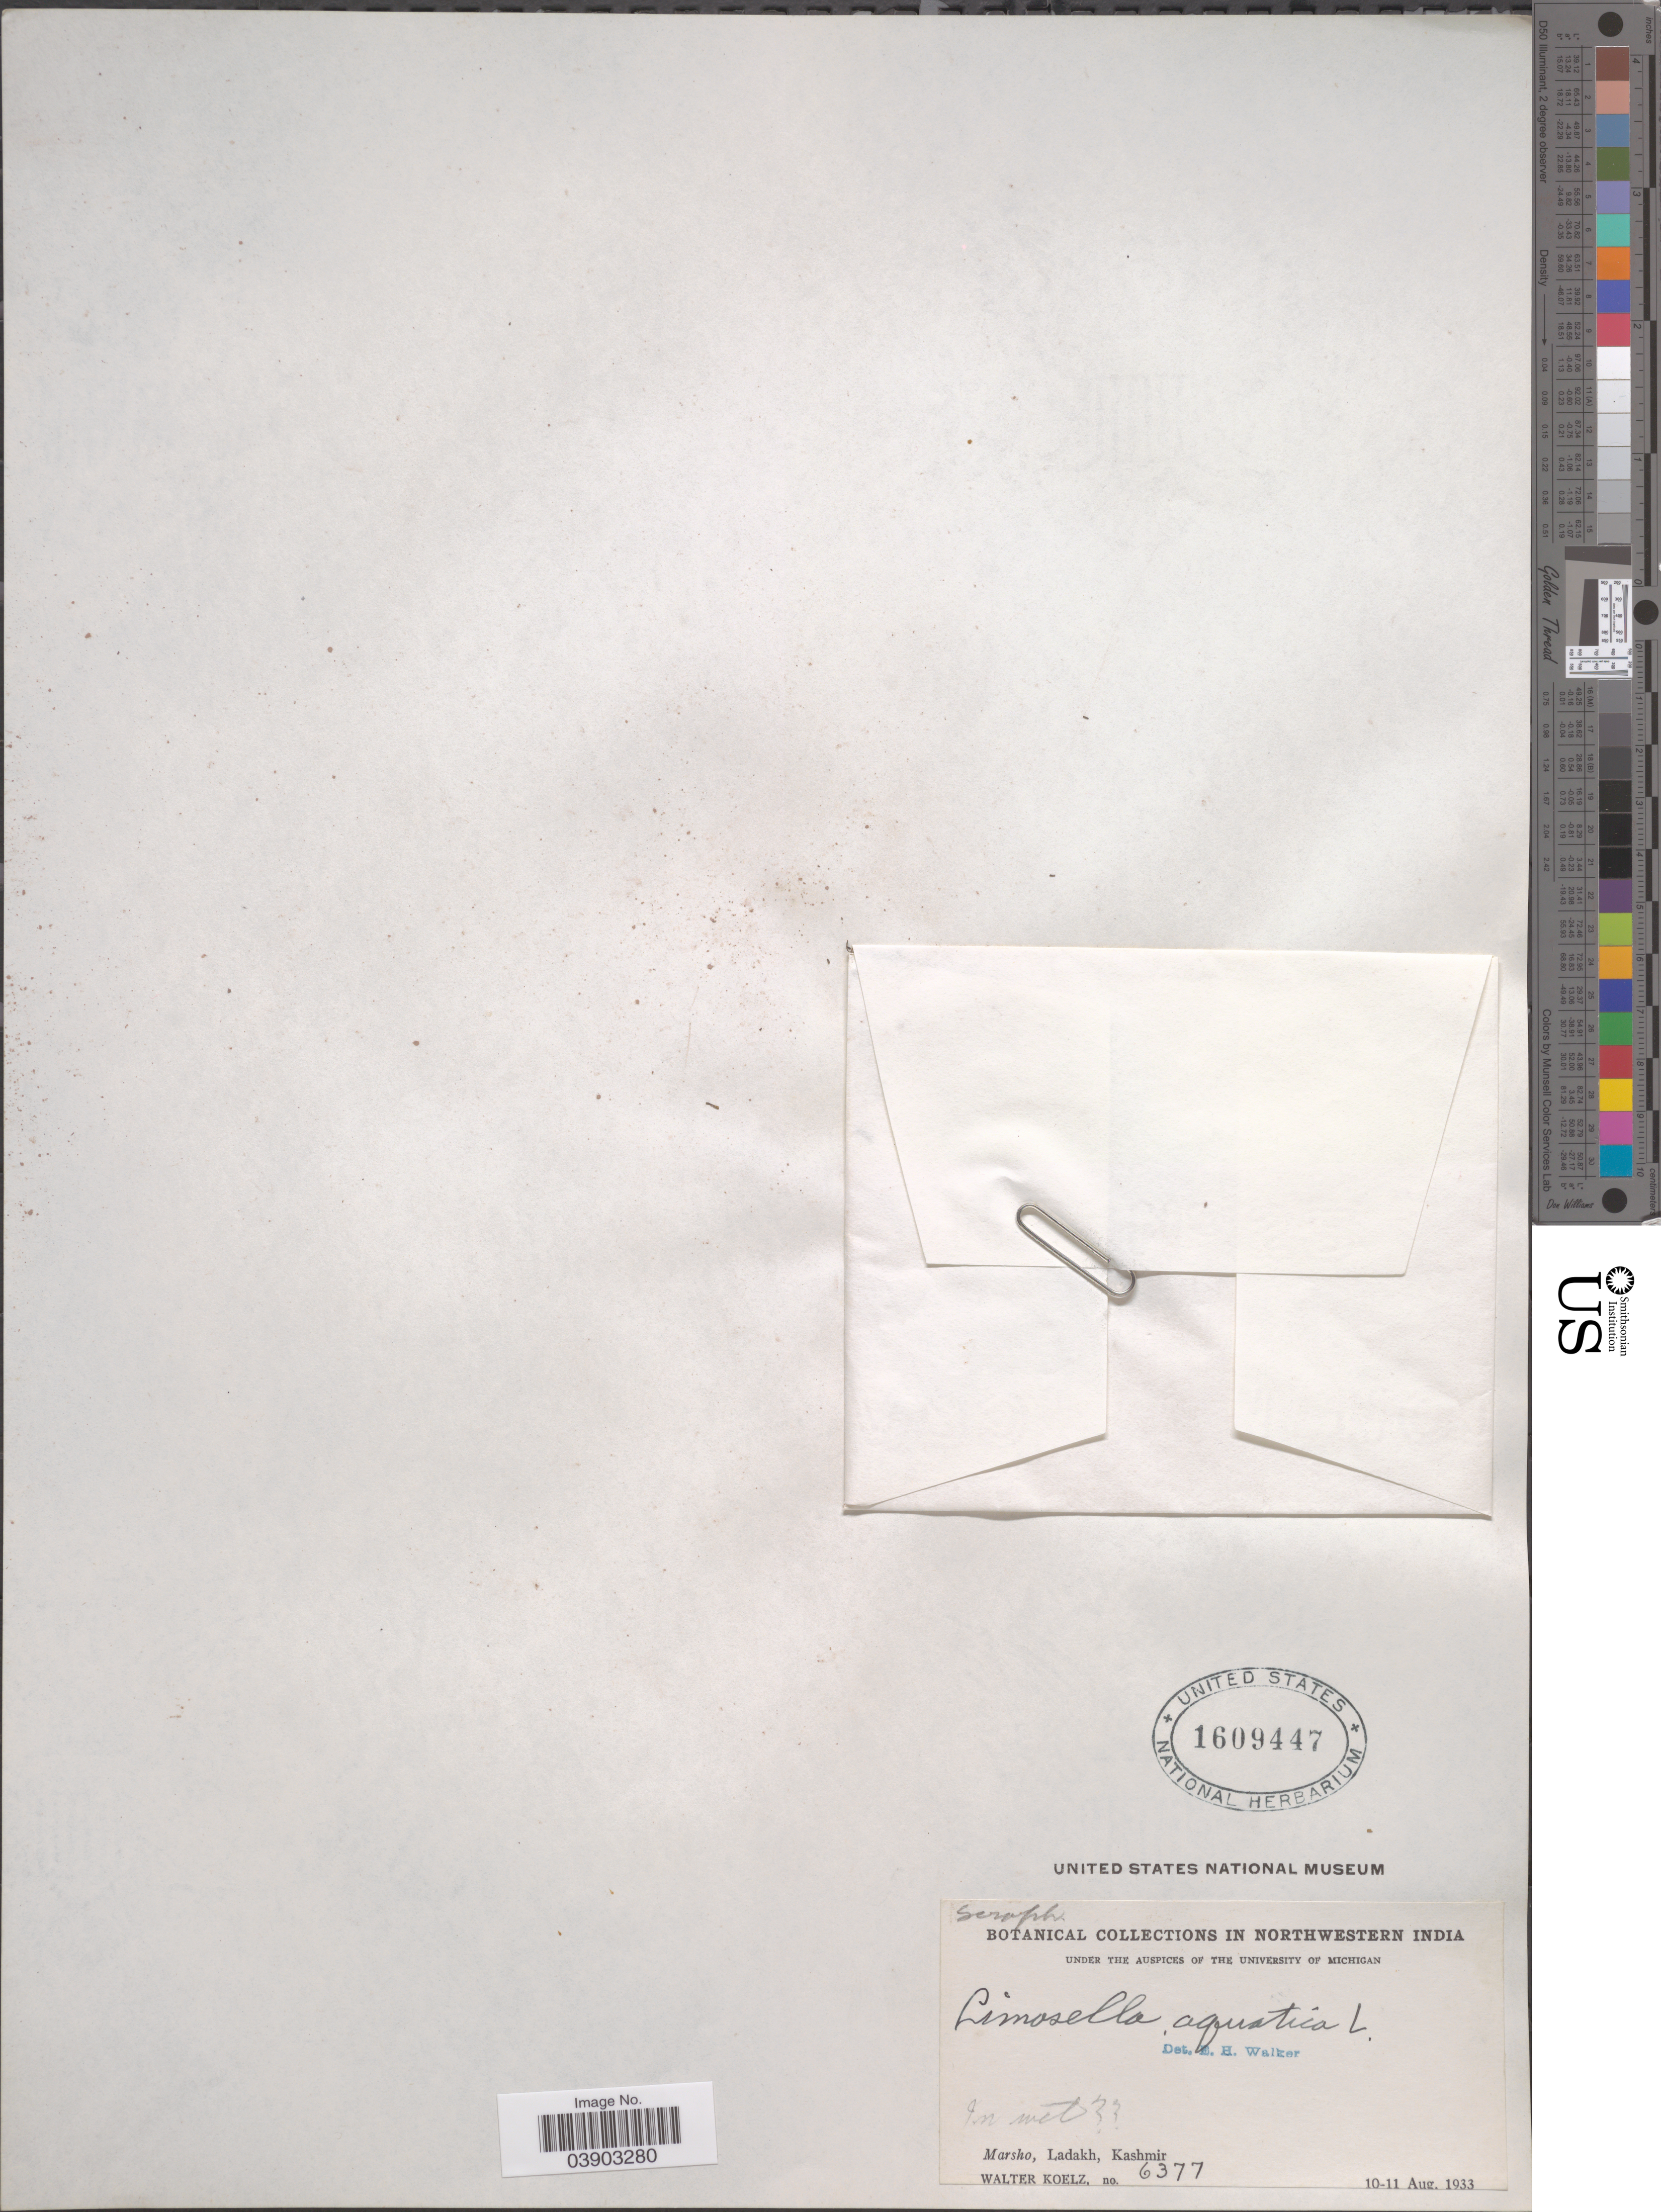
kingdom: Plantae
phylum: Tracheophyta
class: Magnoliopsida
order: Lamiales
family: Scrophulariaceae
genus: Limosella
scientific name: Limosella aquatica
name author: L.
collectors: W. N. Koelz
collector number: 6377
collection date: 1933-08-10/1933-08-11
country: India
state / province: Jammu and Kashmir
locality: Northwestern India. Marsho, Ladakh, Kashmir.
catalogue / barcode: US 1609447